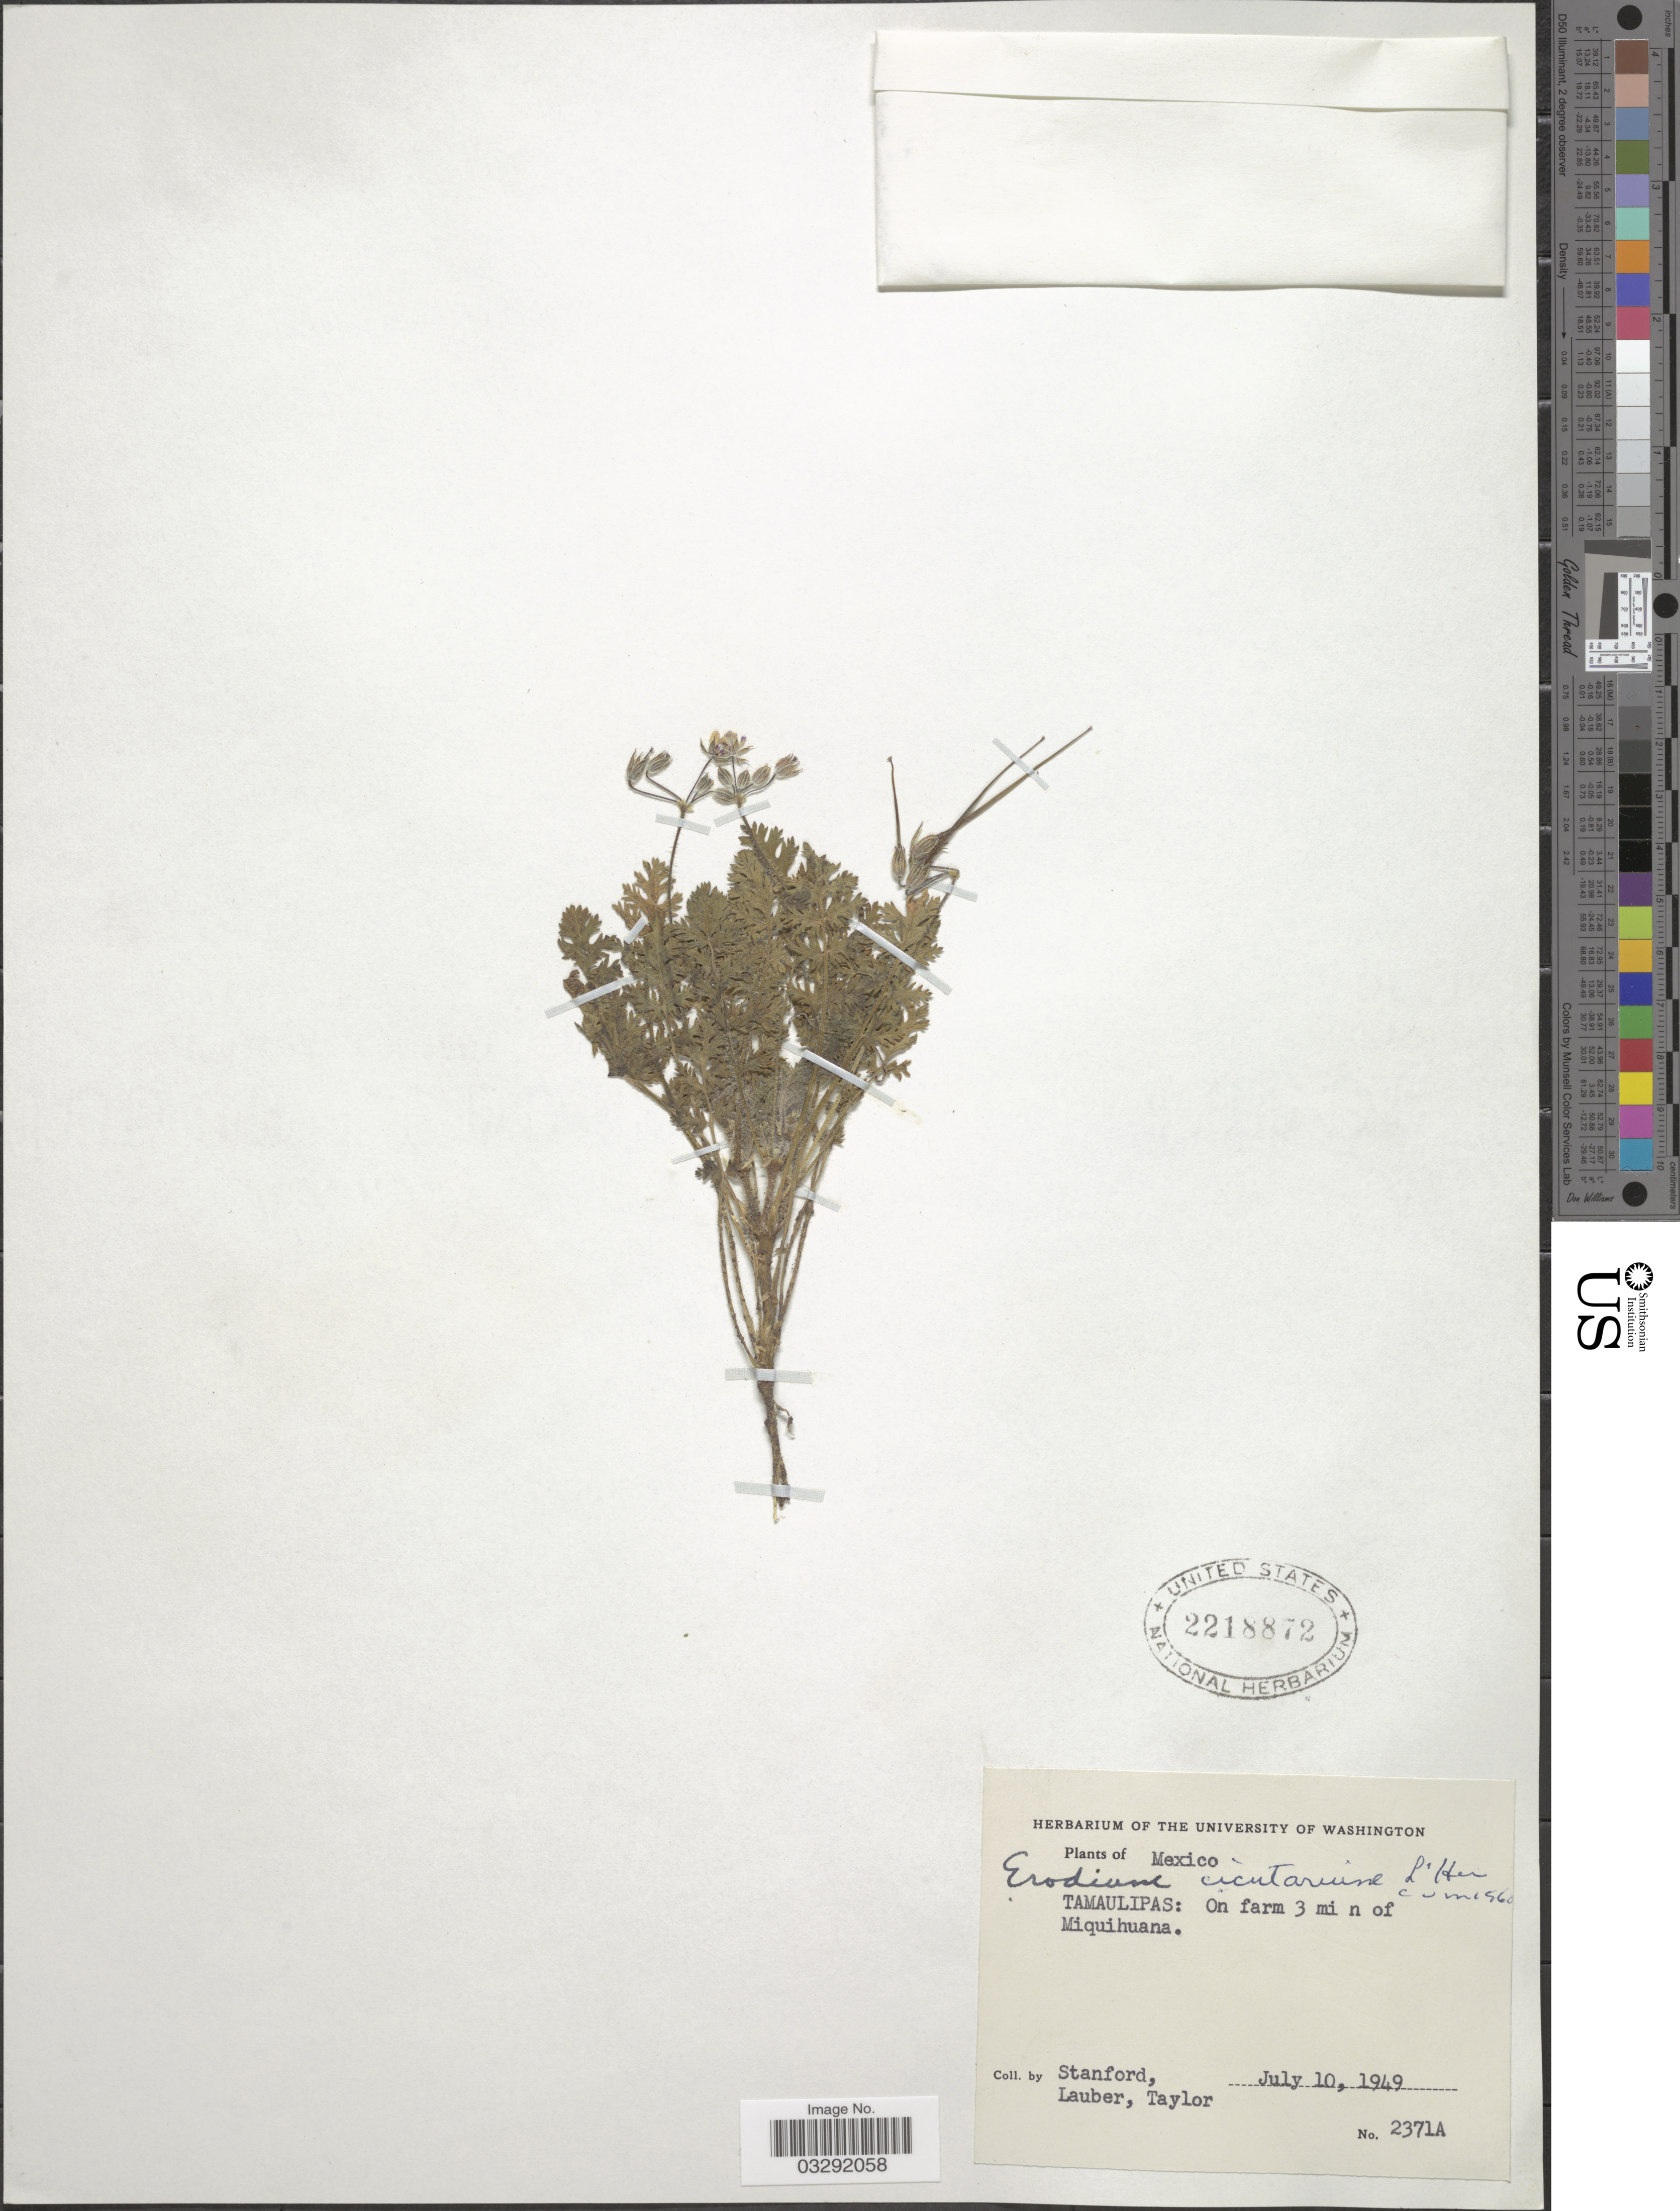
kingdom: Plantae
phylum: Tracheophyta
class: Magnoliopsida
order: Geraniales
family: Geraniaceae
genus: Erodium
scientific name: Erodium cicutarium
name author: (L.) L'Hér.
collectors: -. Stanford, Lauber, -- & -- Taylor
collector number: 2371A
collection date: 1949-07-10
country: Mexico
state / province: Tamaulipas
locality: On farm 3 mi n of Miquihuana.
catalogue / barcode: US 2218872